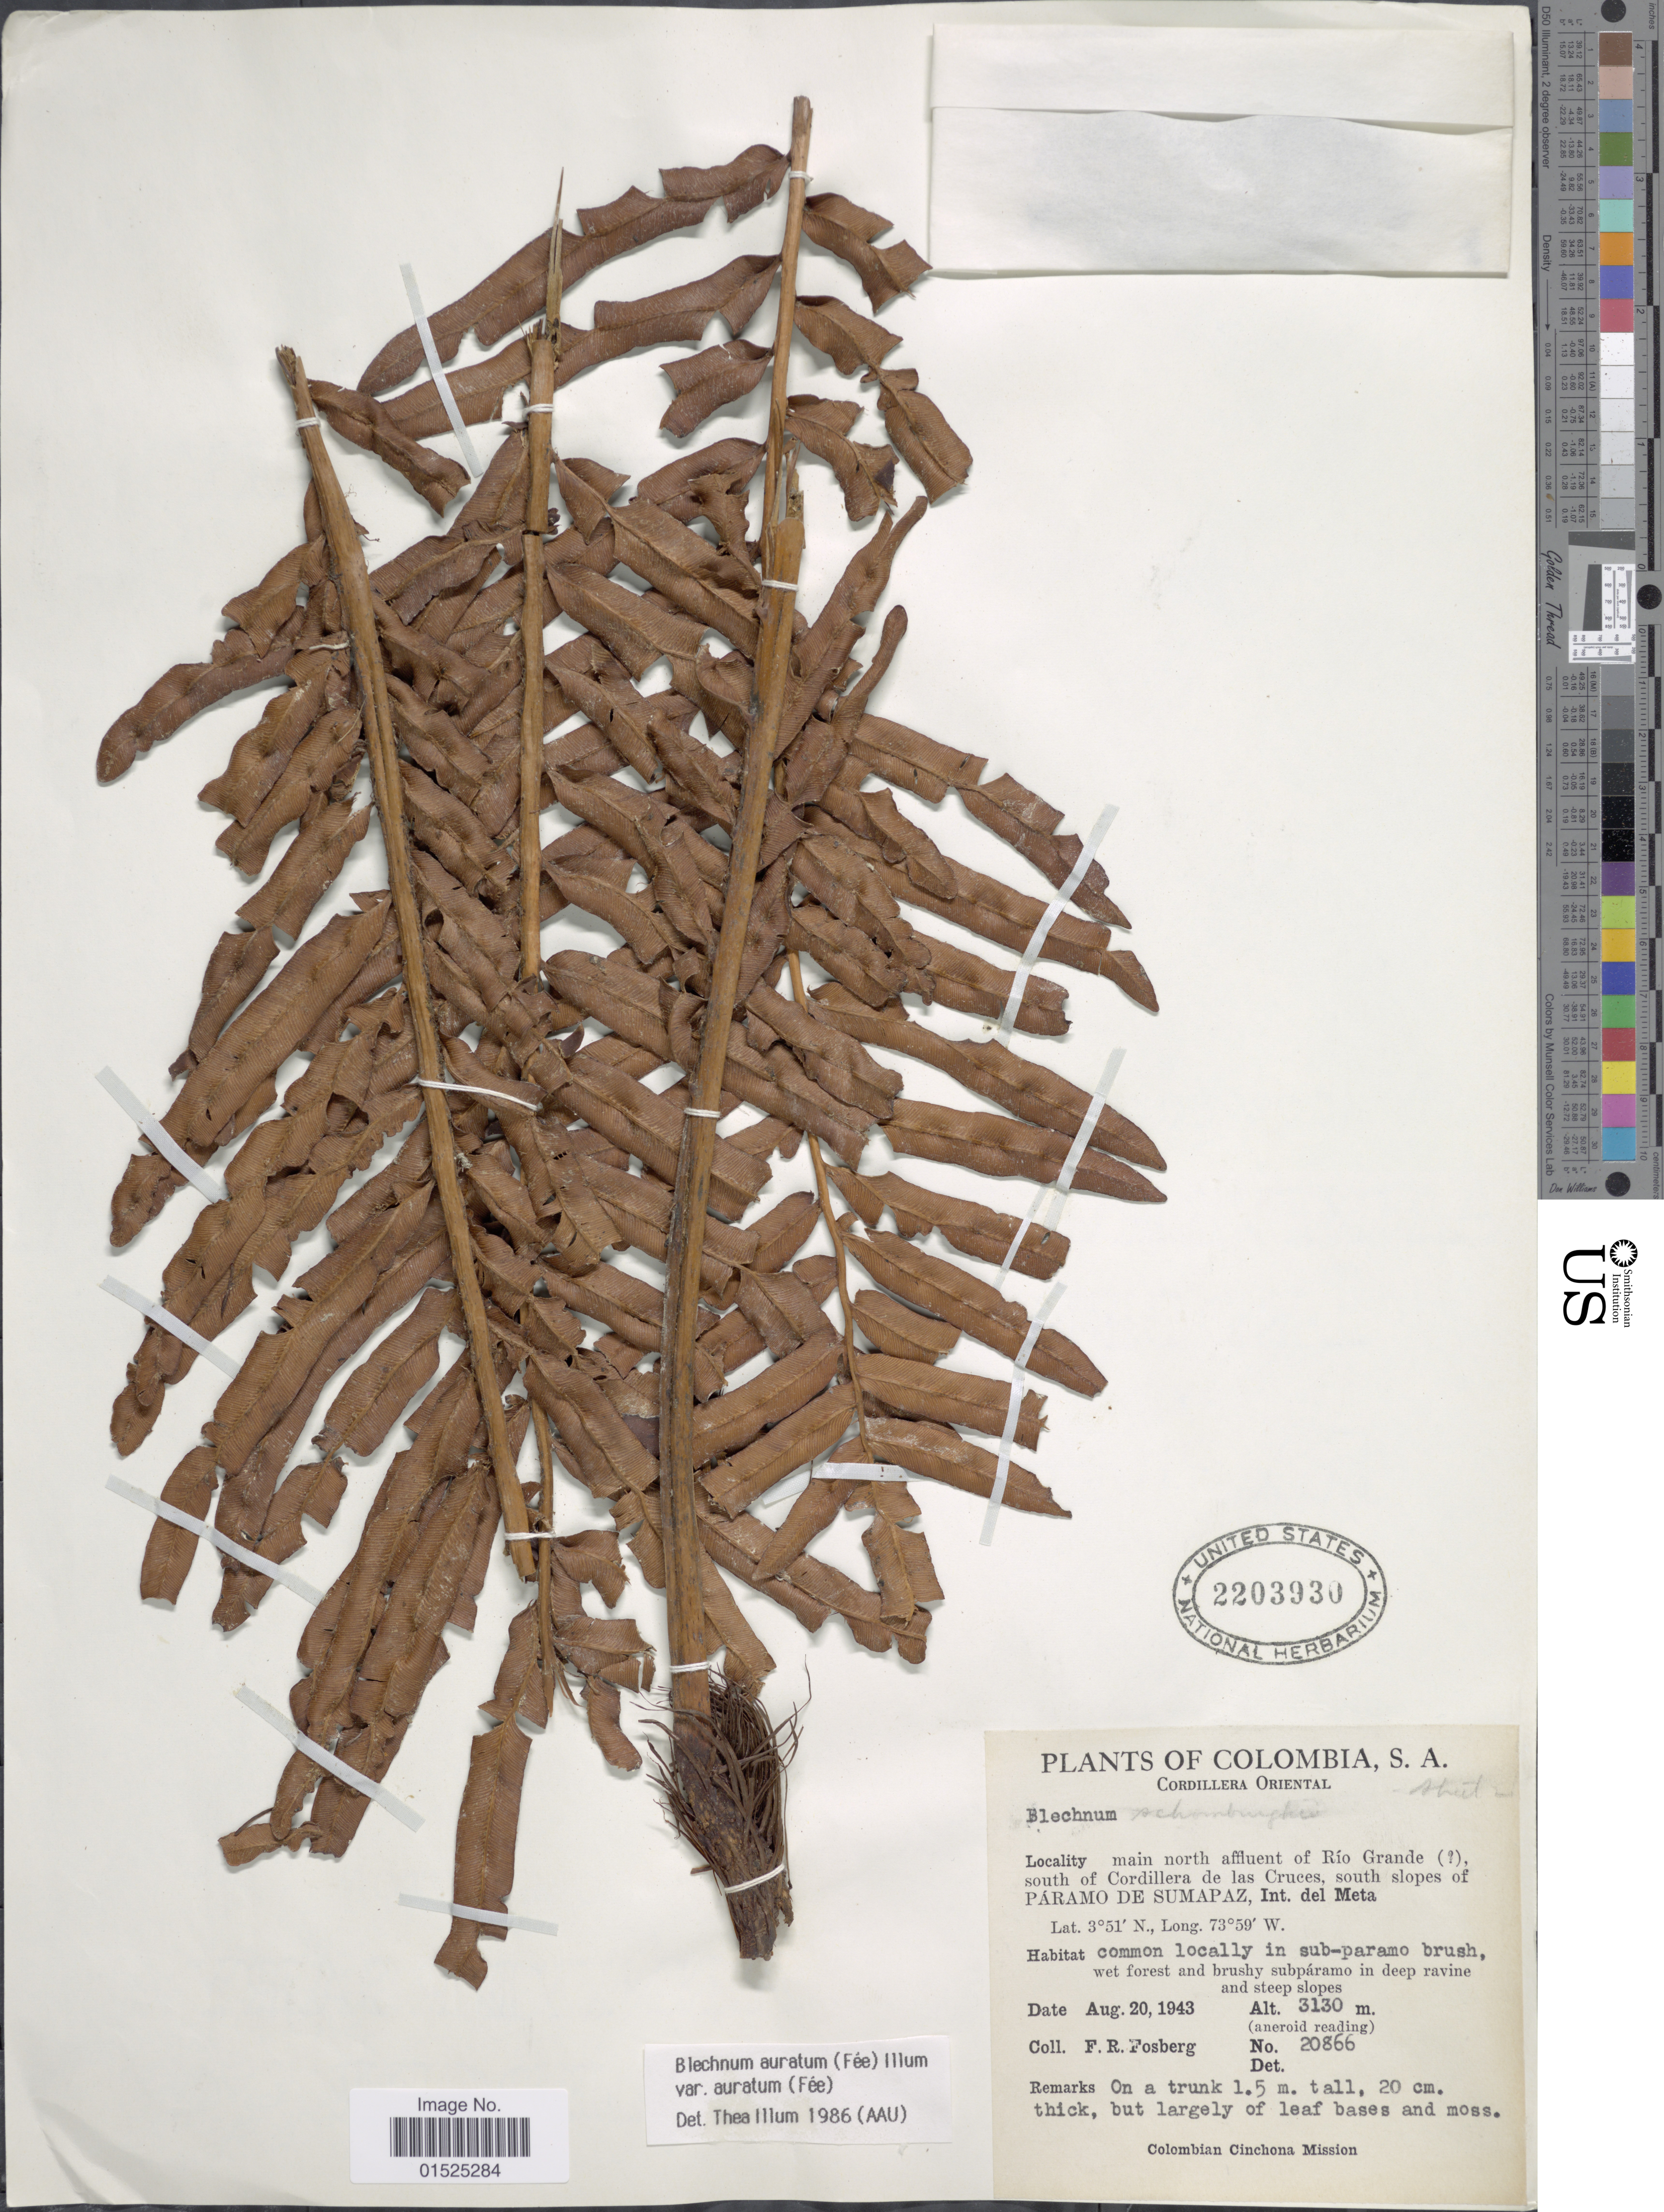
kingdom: Plantae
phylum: Tracheophyta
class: Polypodiopsida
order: Polypodiales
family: Blechnaceae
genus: Blechnum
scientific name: Blechnum auratum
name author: (Fée) R.M. Tryon & Stolze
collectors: F. R. Fosberg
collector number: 20866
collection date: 1943-08-20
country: Colombia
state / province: Meta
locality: Colombia, S. A., Cordillera Oriental, main north affluent of Rio Grande ( [unsure placement]), south of Cordillera de las Cruces, south slopes of Paramo de Sumapaz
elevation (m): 3130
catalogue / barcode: US 2203930